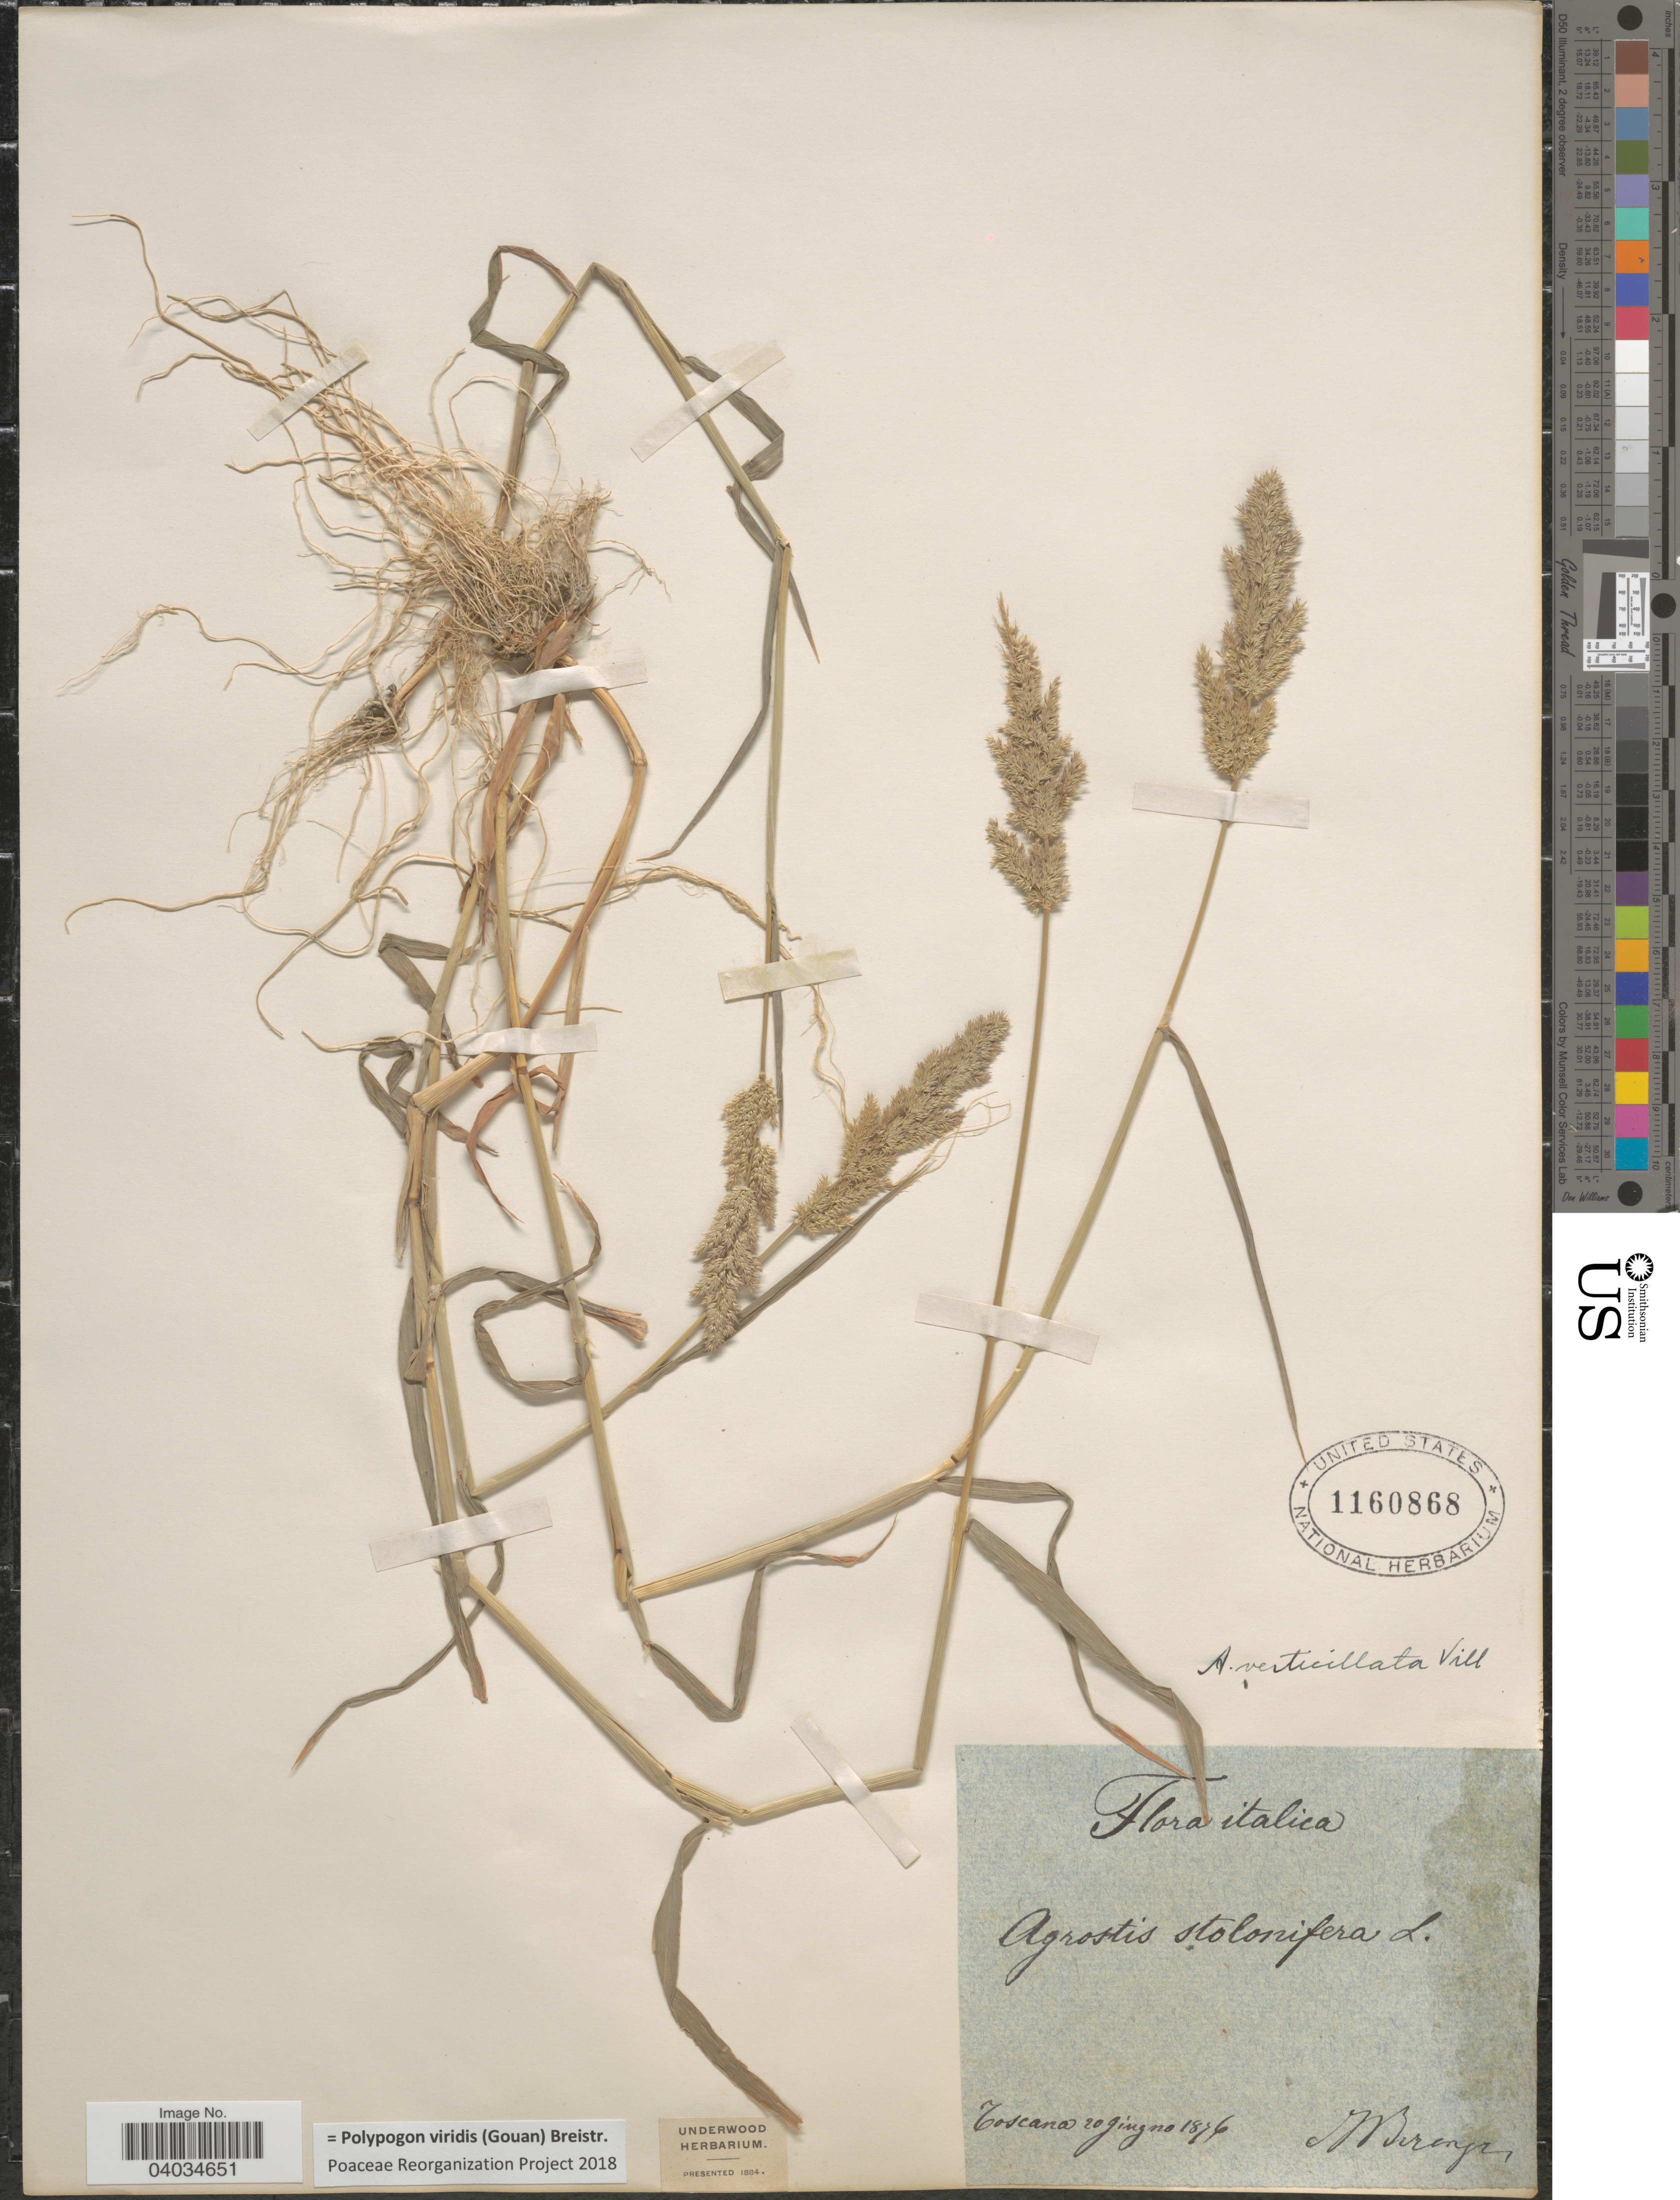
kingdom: Plantae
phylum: Tracheophyta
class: Liliopsida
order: Poales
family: Poaceae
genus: Polypogon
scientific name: Polypogon viridis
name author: (Gouan) Breistroffer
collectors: Berenger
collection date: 1876-06-20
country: Italy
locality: Italica.Toscana.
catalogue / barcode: US 1160868